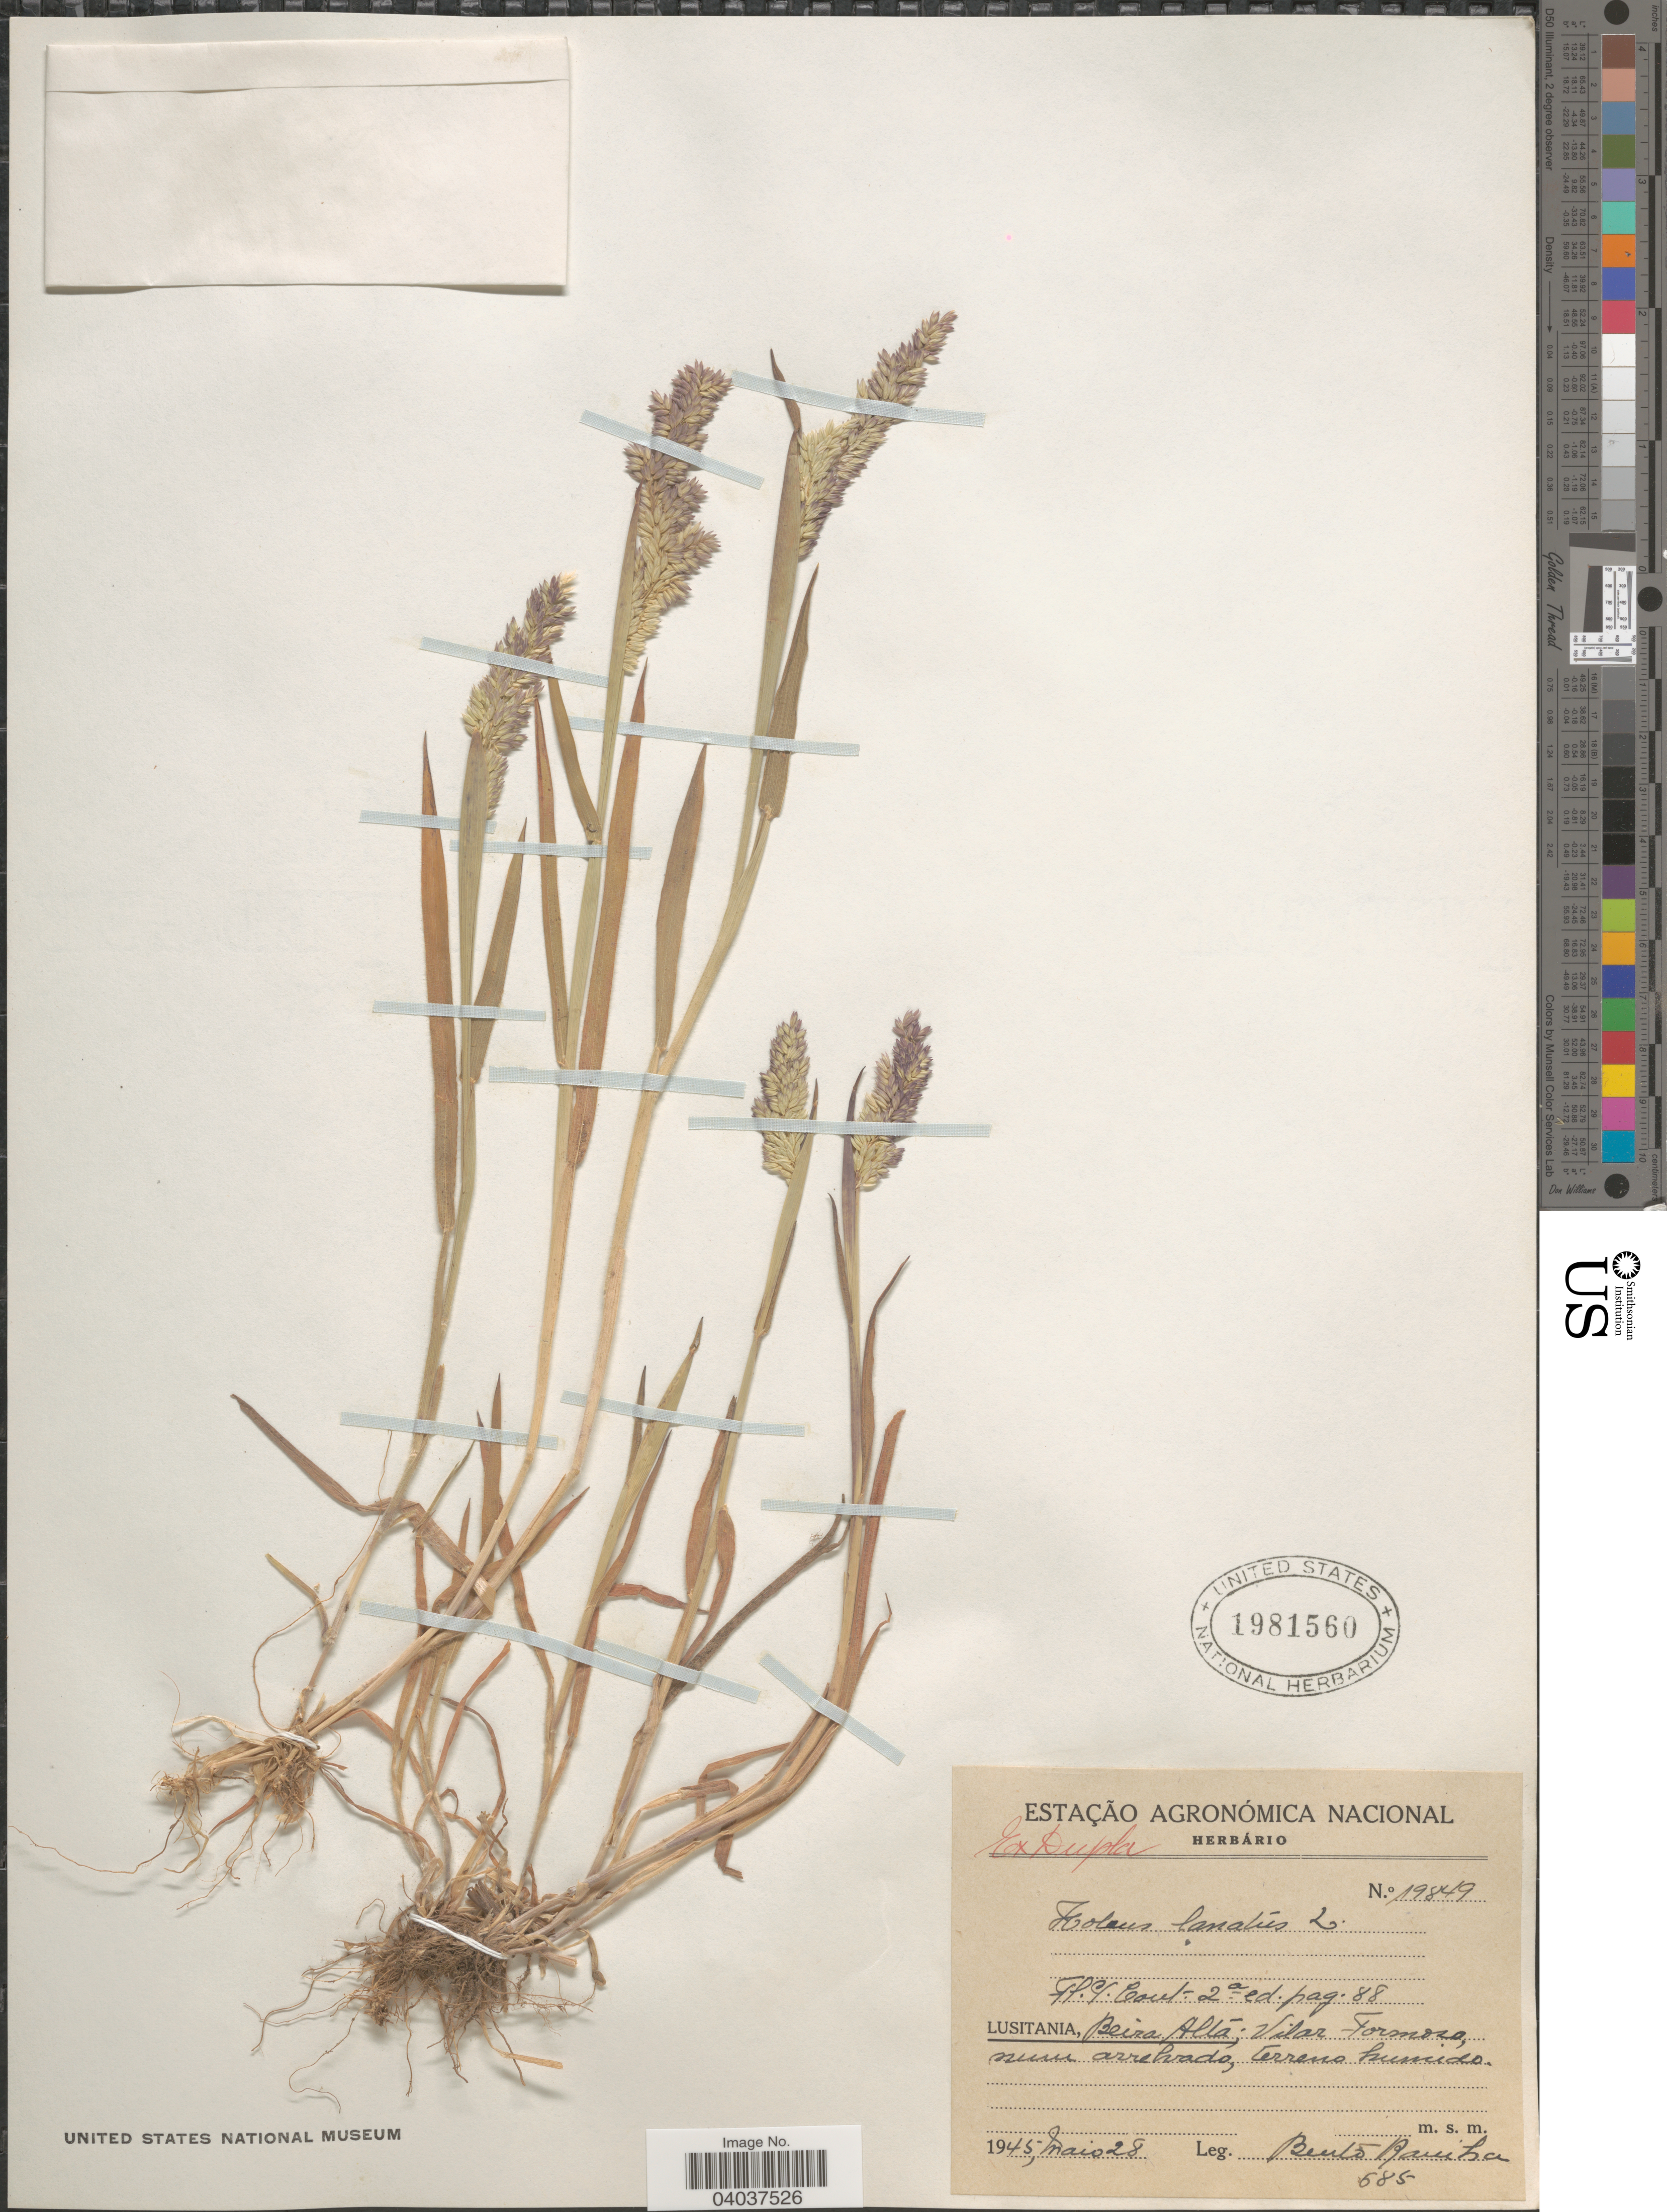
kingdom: Plantae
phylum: Tracheophyta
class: Liliopsida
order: Poales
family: Poaceae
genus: Holcus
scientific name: Holcus lanatus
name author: L.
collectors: B. Rainha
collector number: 585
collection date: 1945-05-28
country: Portugal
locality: Lusitania, Beira Alta; Vilar Formosa.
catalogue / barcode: US 1981560